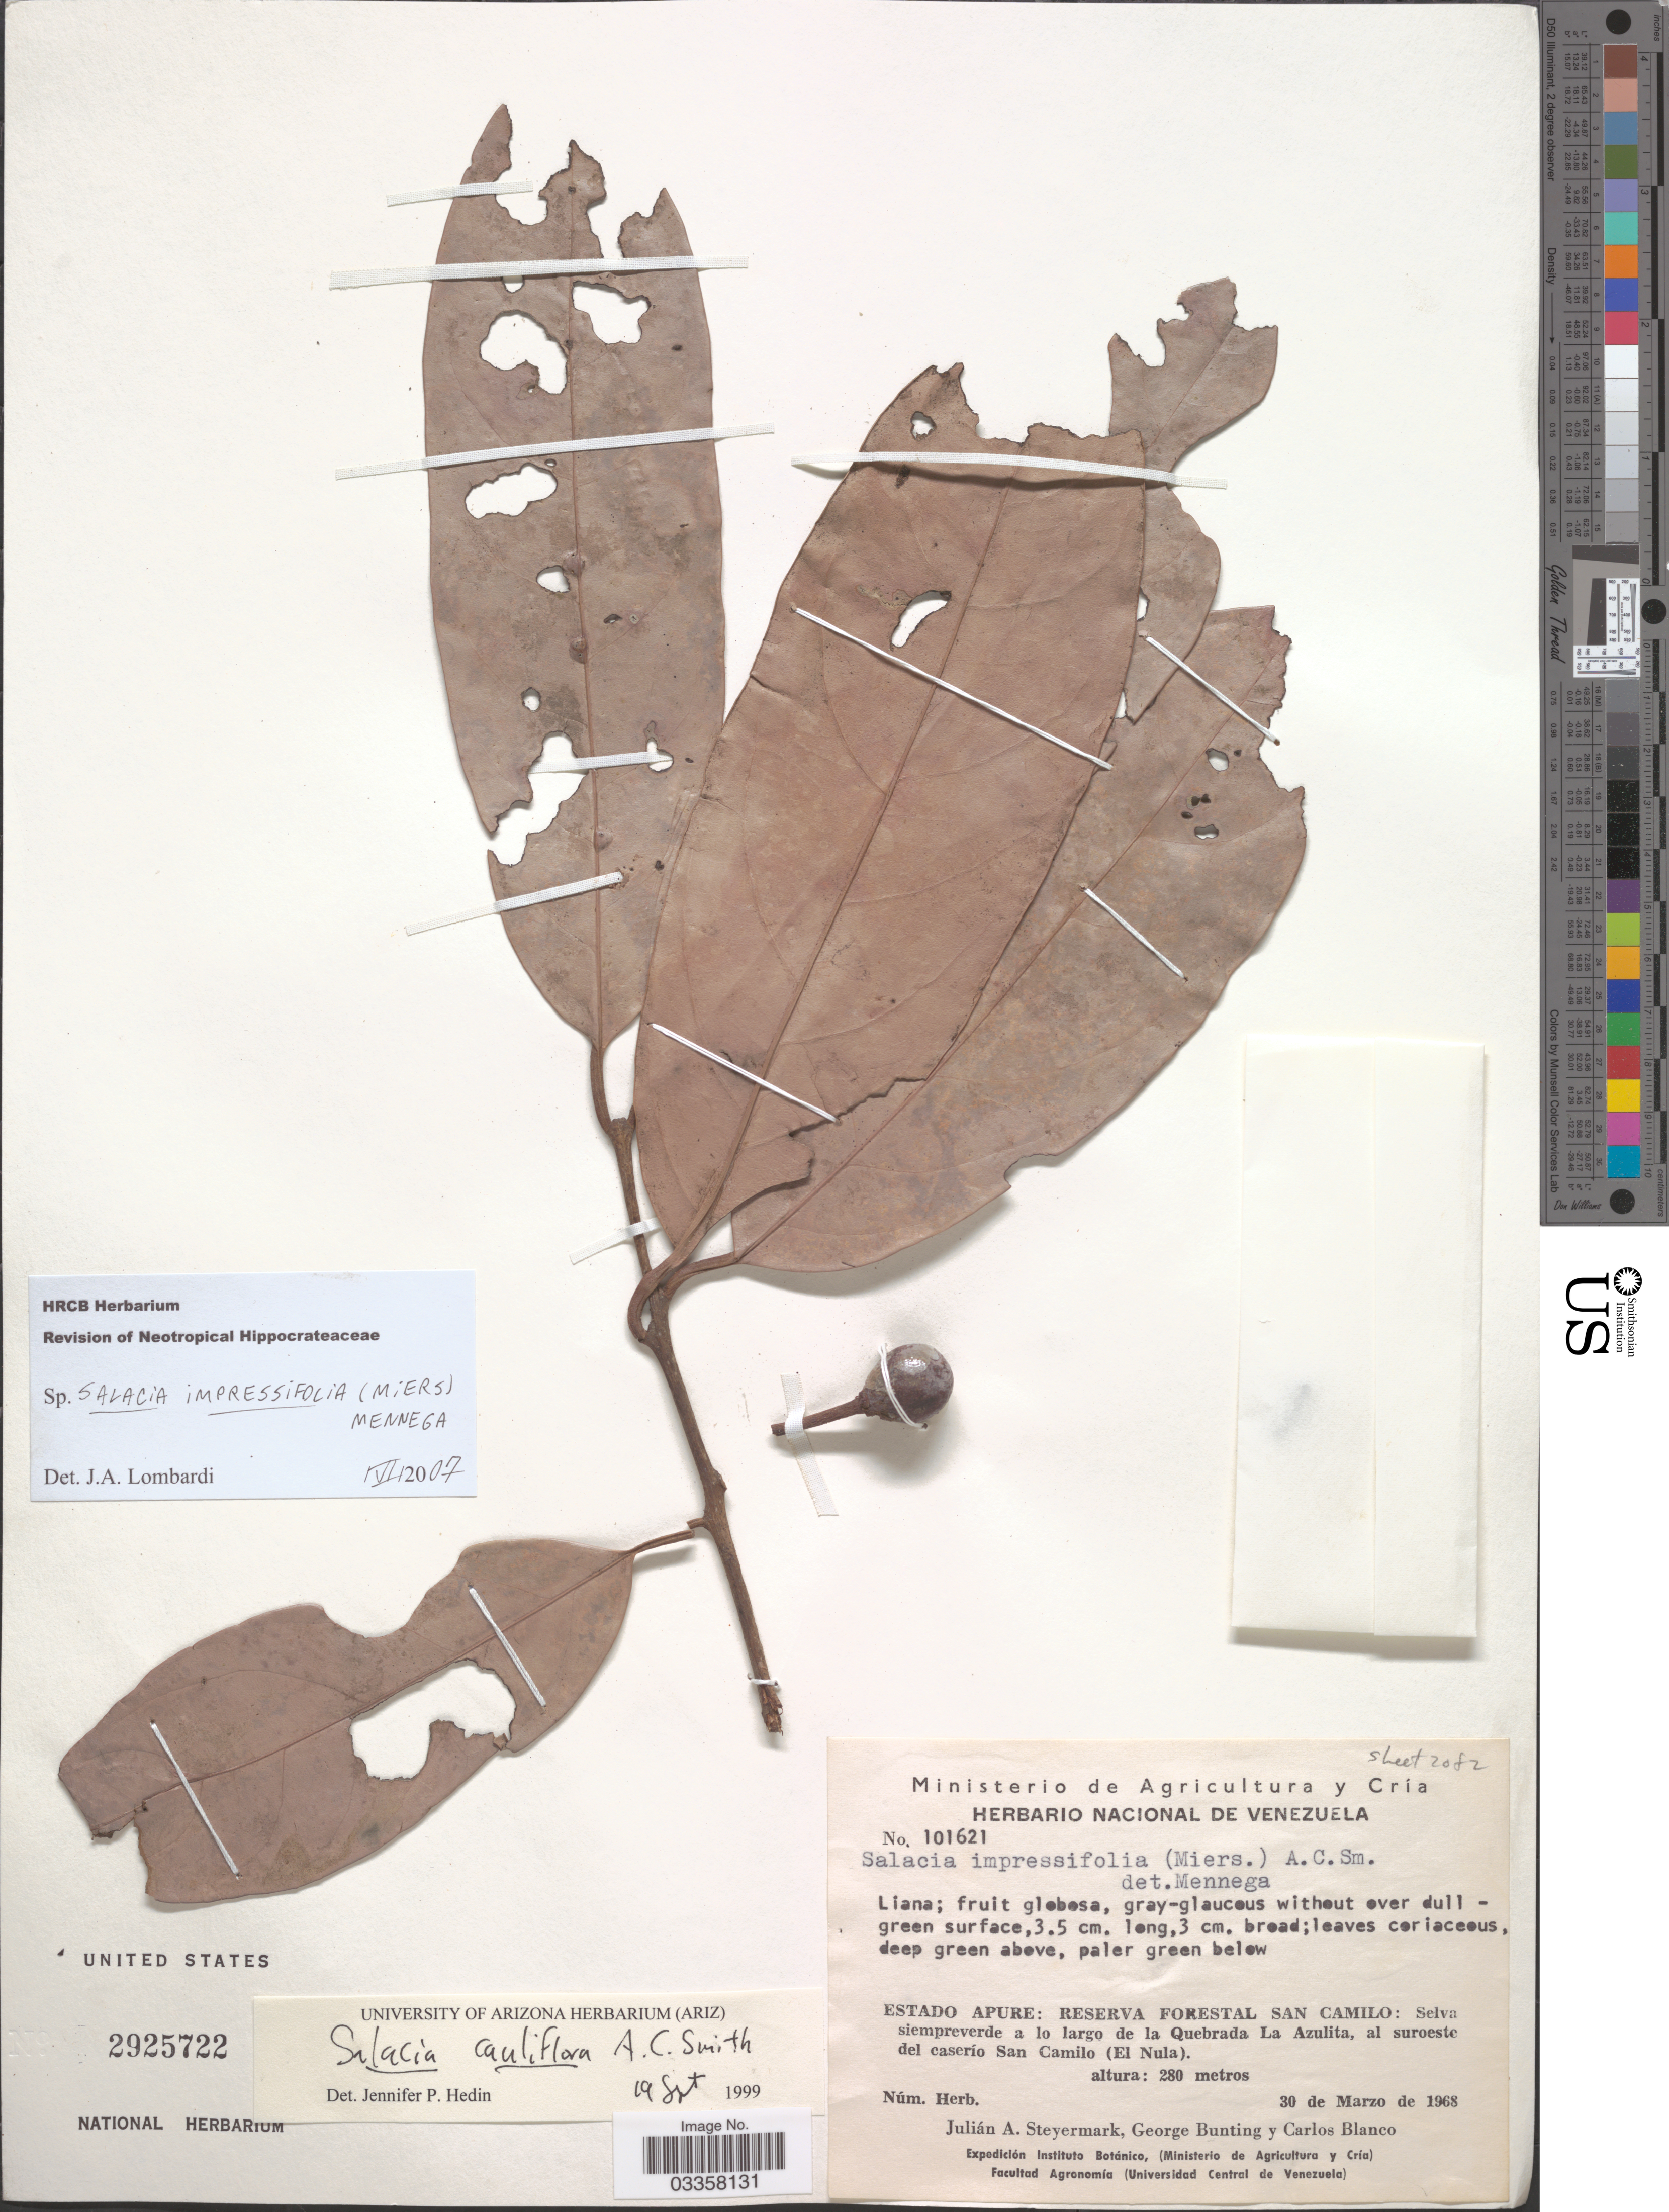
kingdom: Plantae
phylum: Tracheophyta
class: Magnoliopsida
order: Celastrales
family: Celastraceae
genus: Salacia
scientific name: Salacia impressifolia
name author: (Miers) A.C. Sm.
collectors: J. Steyermark, G. S. Bunting & C. Blanco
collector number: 101621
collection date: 1968-03-30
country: Venezuela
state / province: Apure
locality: Reserva Forestal San Camilo: Selva siempreverde a lo largo de la Quebrada La Azulita, al suroeste del caserío San Camilo (El Nula).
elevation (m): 280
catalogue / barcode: US 2925722